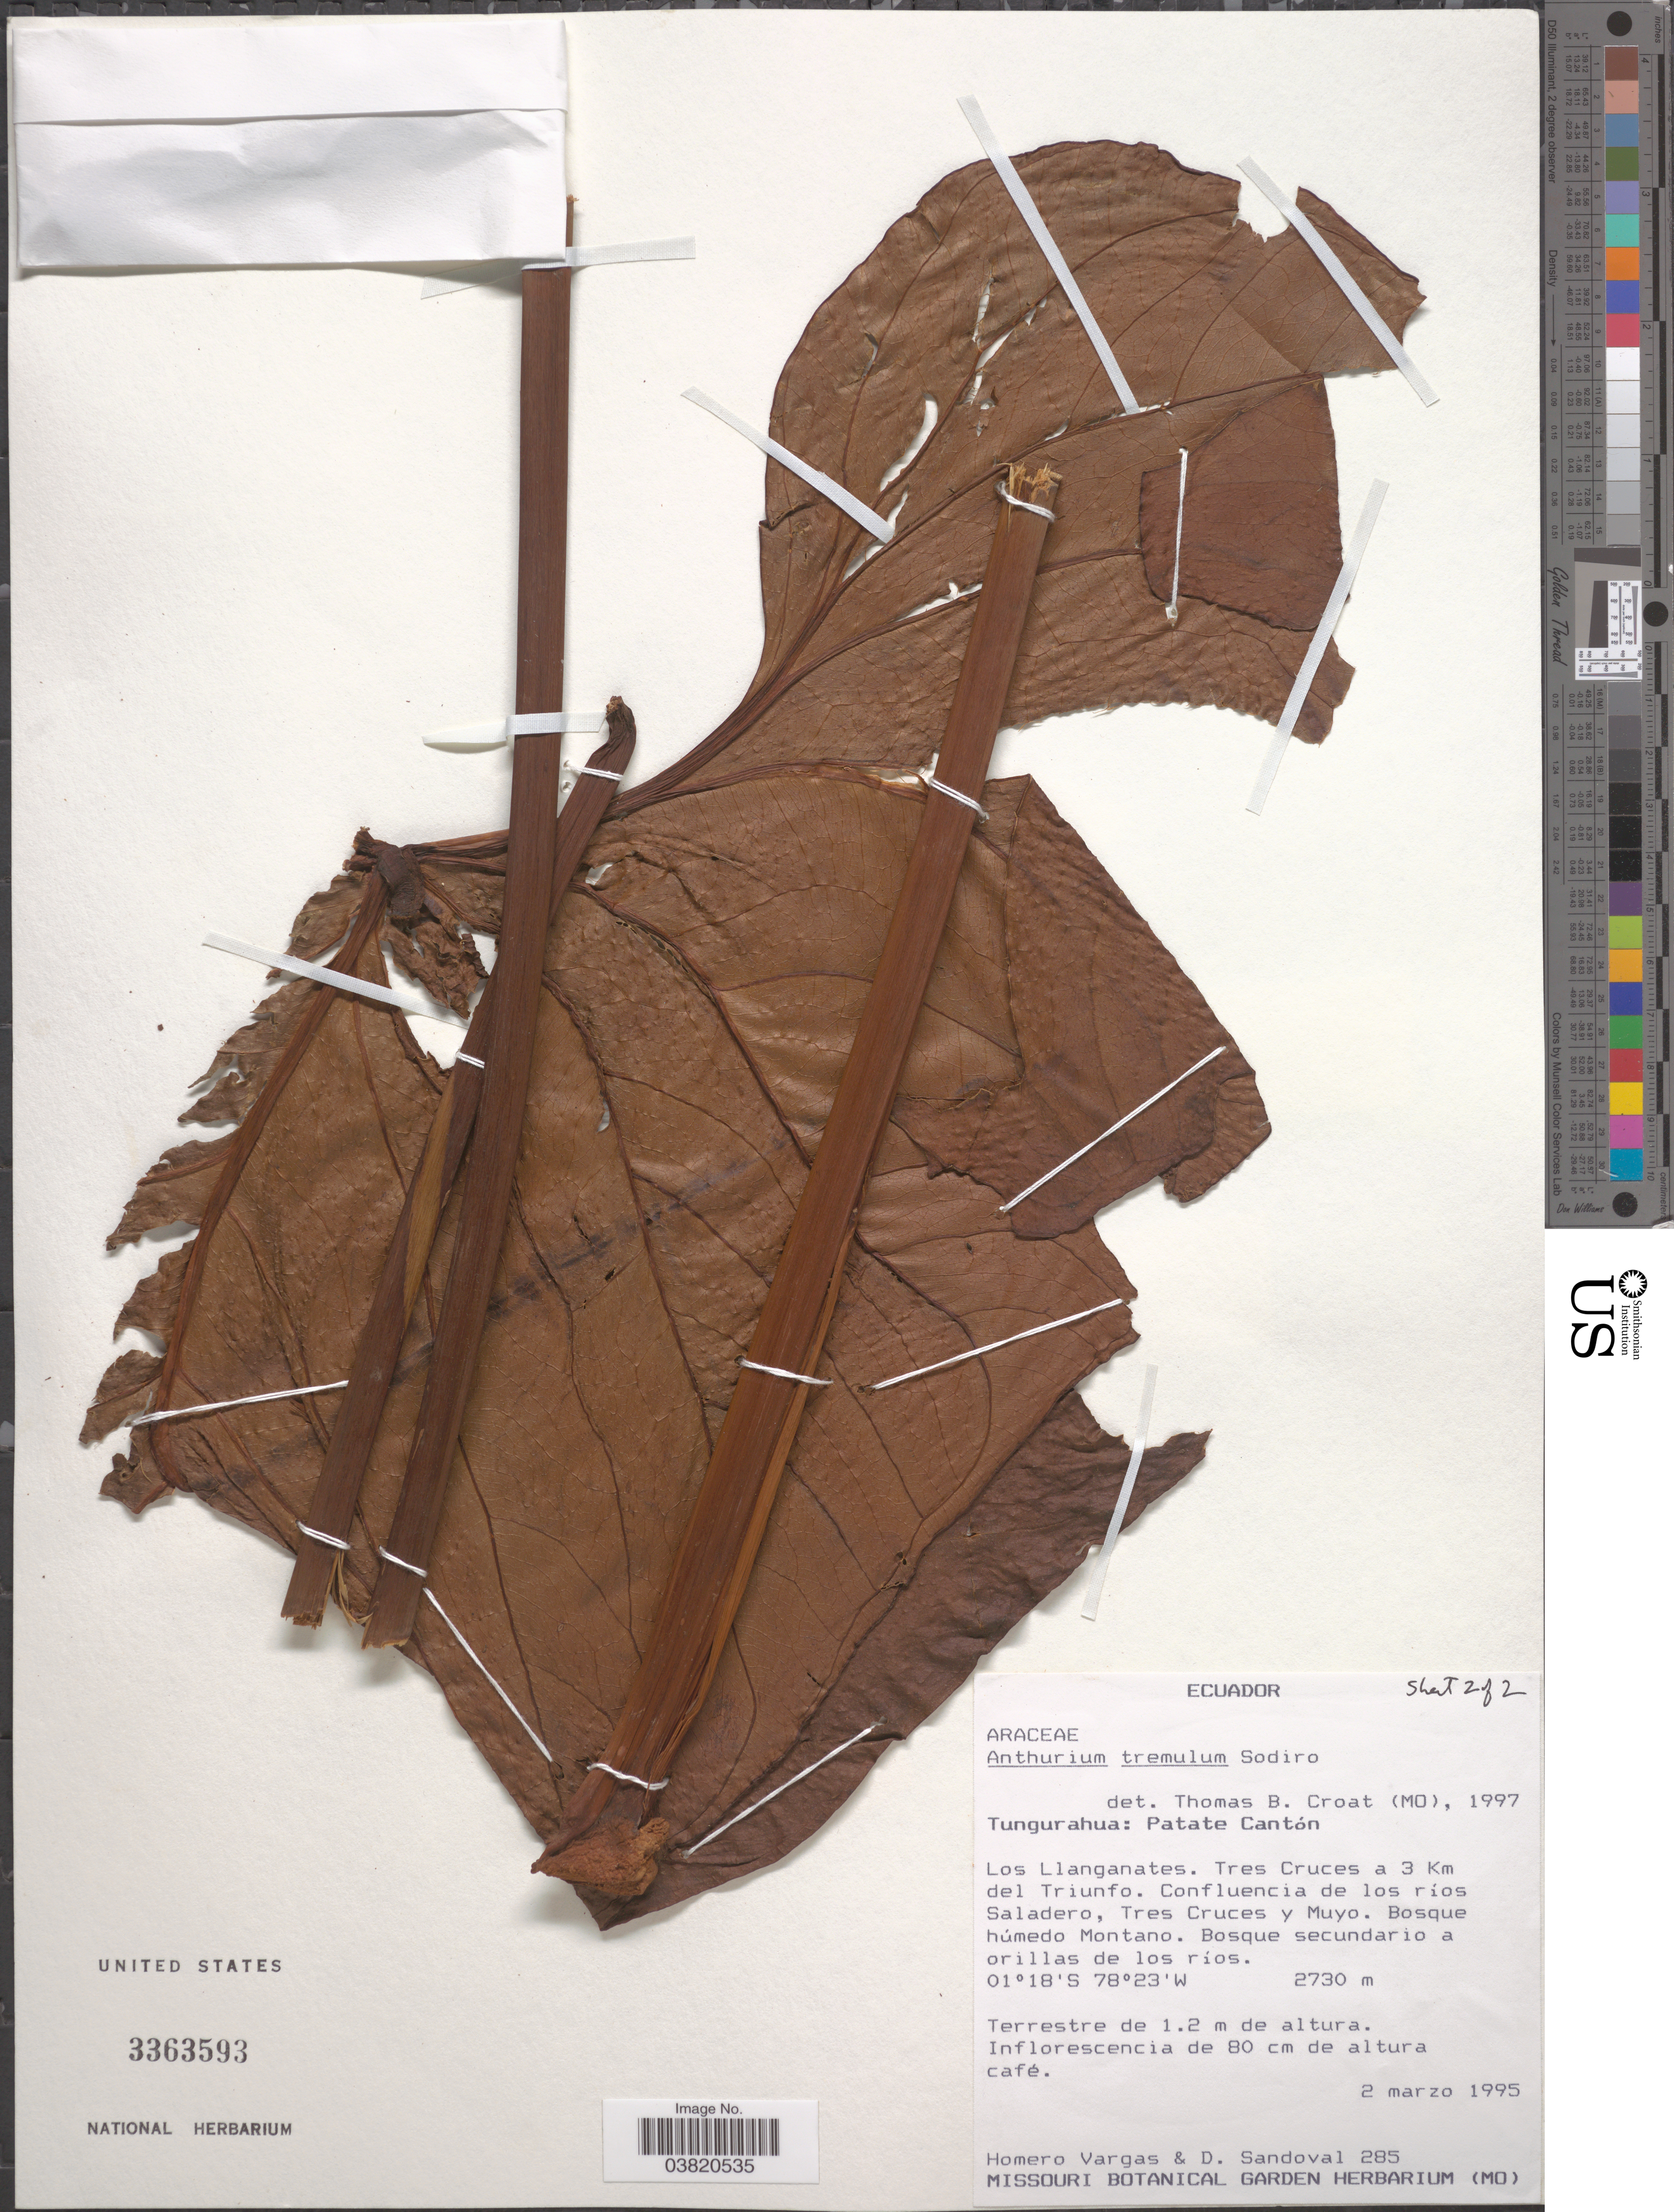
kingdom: Plantae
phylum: Tracheophyta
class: Liliopsida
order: Alismatales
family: Araceae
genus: Anthurium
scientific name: Anthurium tremulum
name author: Sodiro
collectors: H. Vargas & D. Sandoval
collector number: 285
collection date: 1995-03-02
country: Ecuador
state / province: Tungurahua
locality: Patate Cantón. Los Llanganates. Tres Cruces a 3 Km del Triunfo. Confluencia de los ríos Saladero, Tres Cruces y Muyo.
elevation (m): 2730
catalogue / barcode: US 3363593